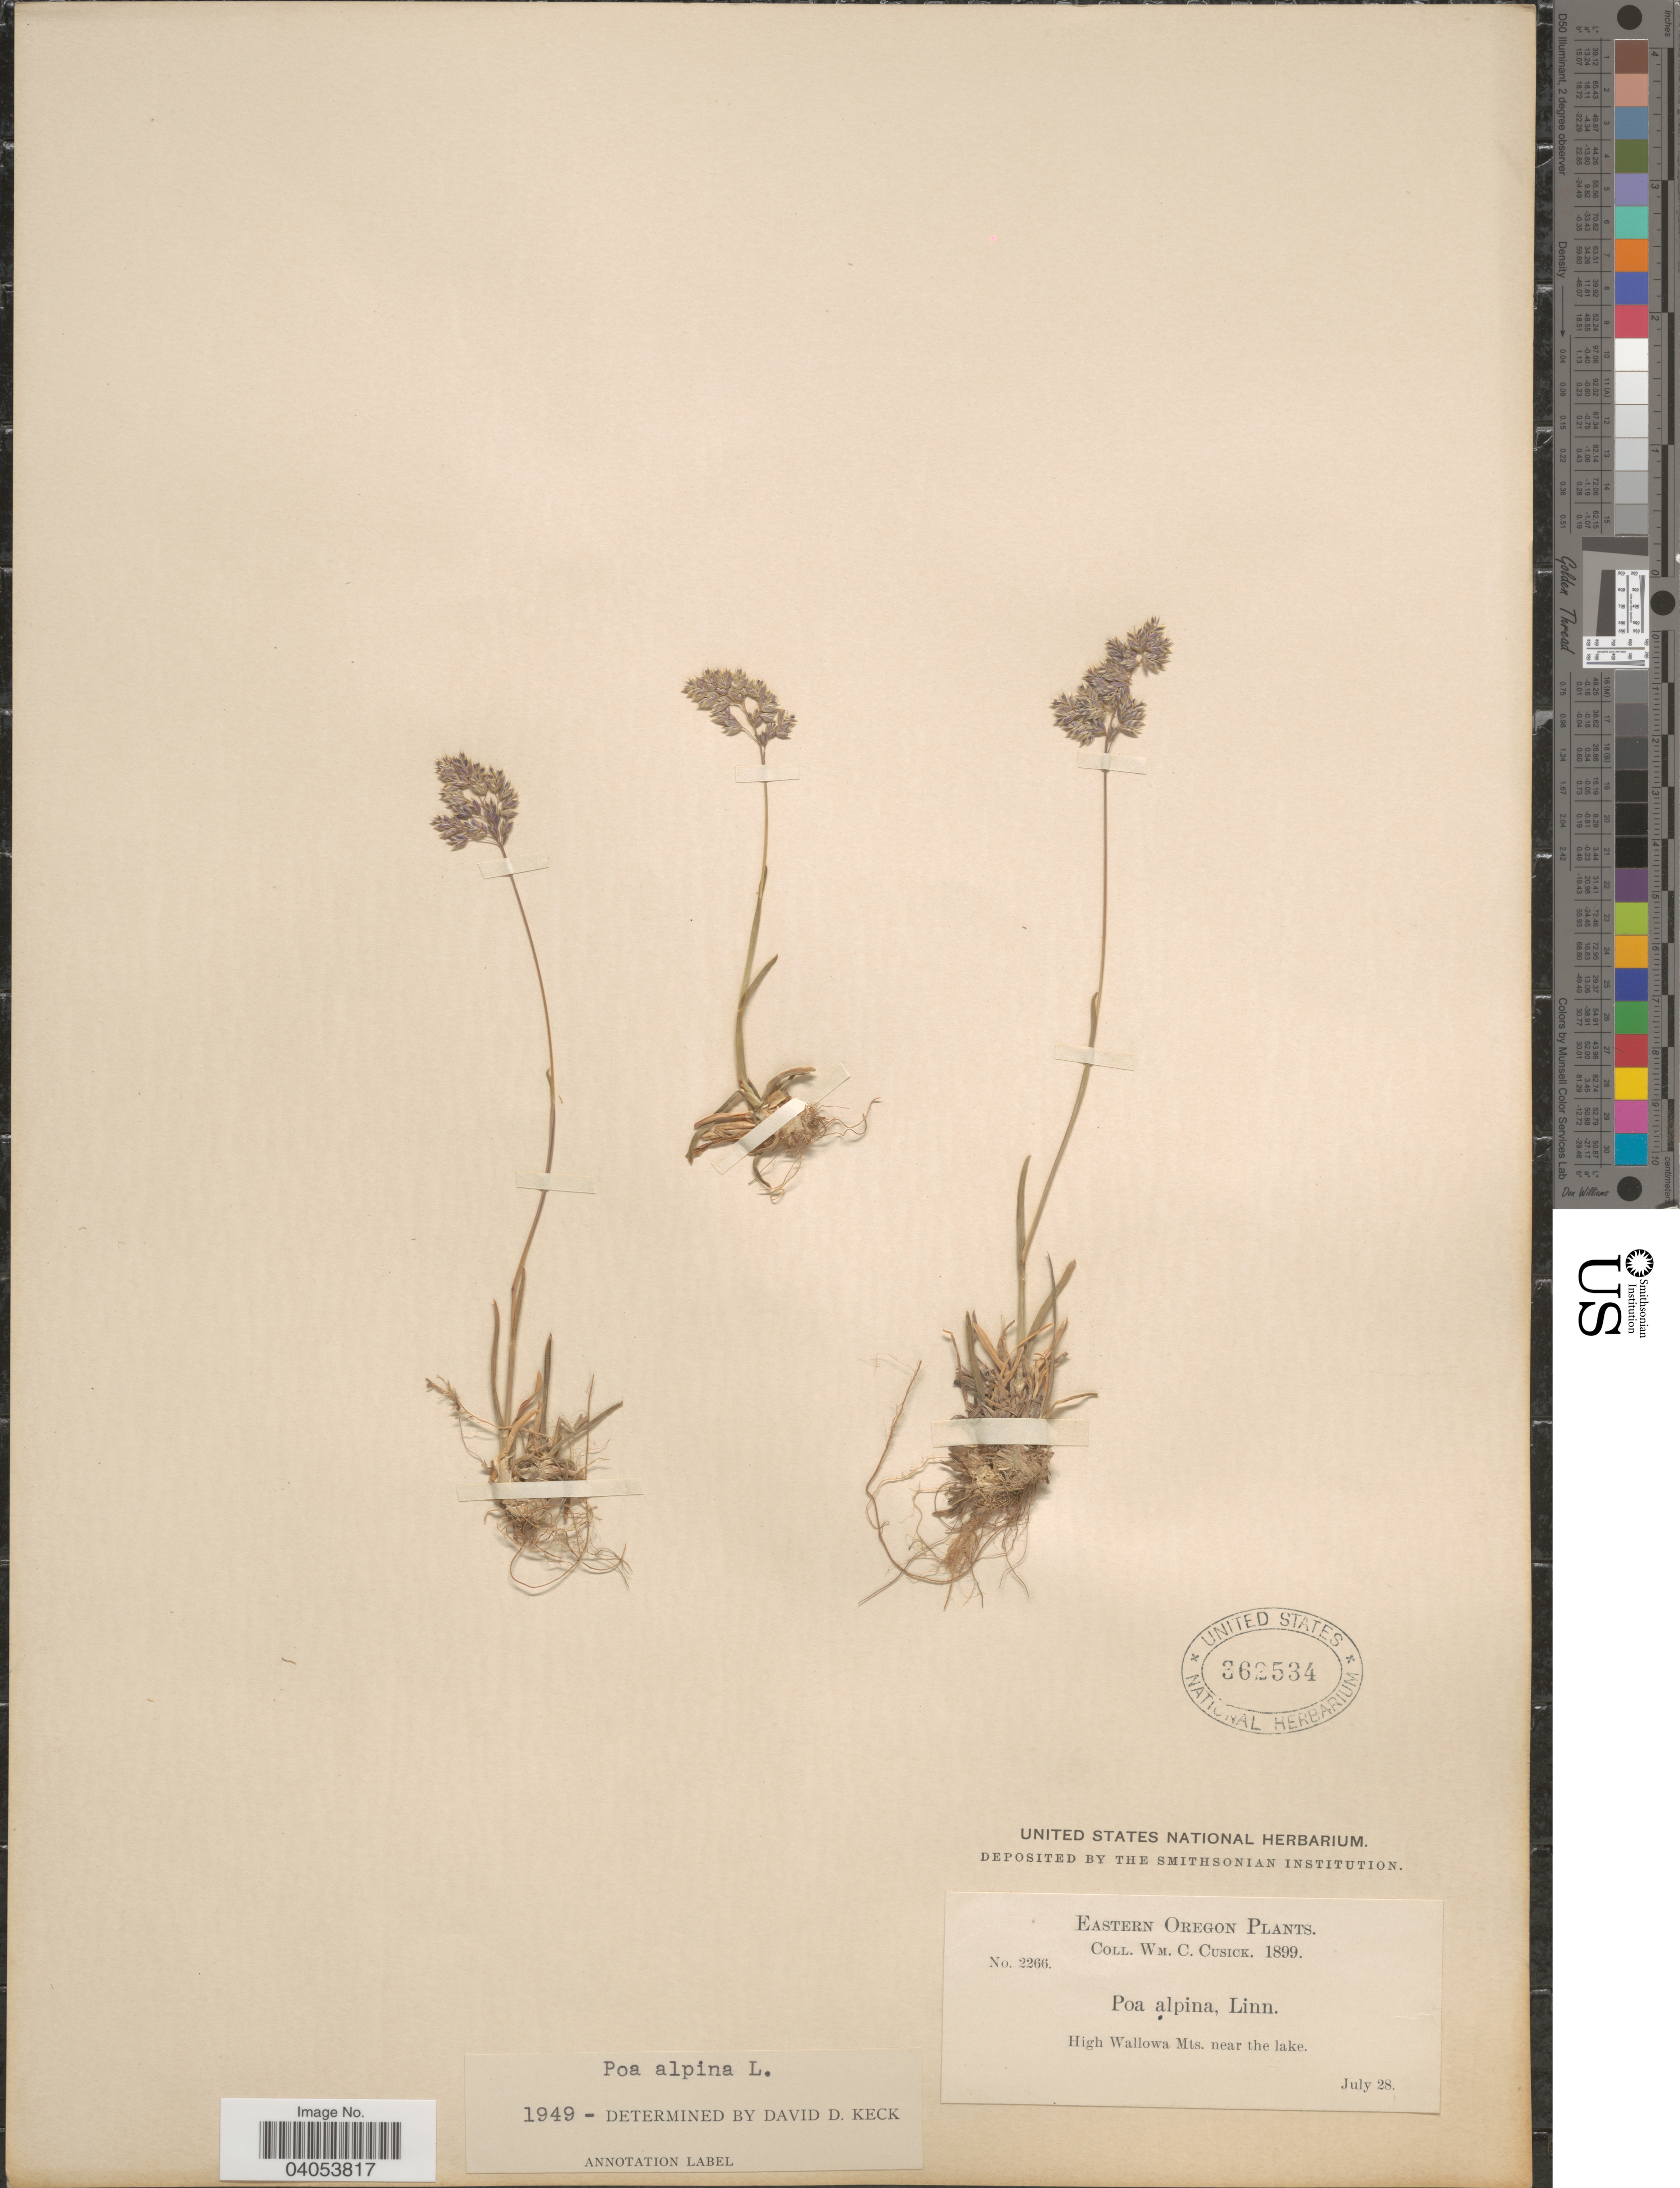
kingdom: Plantae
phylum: Tracheophyta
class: Liliopsida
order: Poales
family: Poaceae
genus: Poa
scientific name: Poa alpina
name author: L.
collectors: W. C. Cusick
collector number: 2266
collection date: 1899-07-28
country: United States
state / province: Oregon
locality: Eastern Oregon. High Wallowa Mts. near the lake.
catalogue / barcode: US 362534